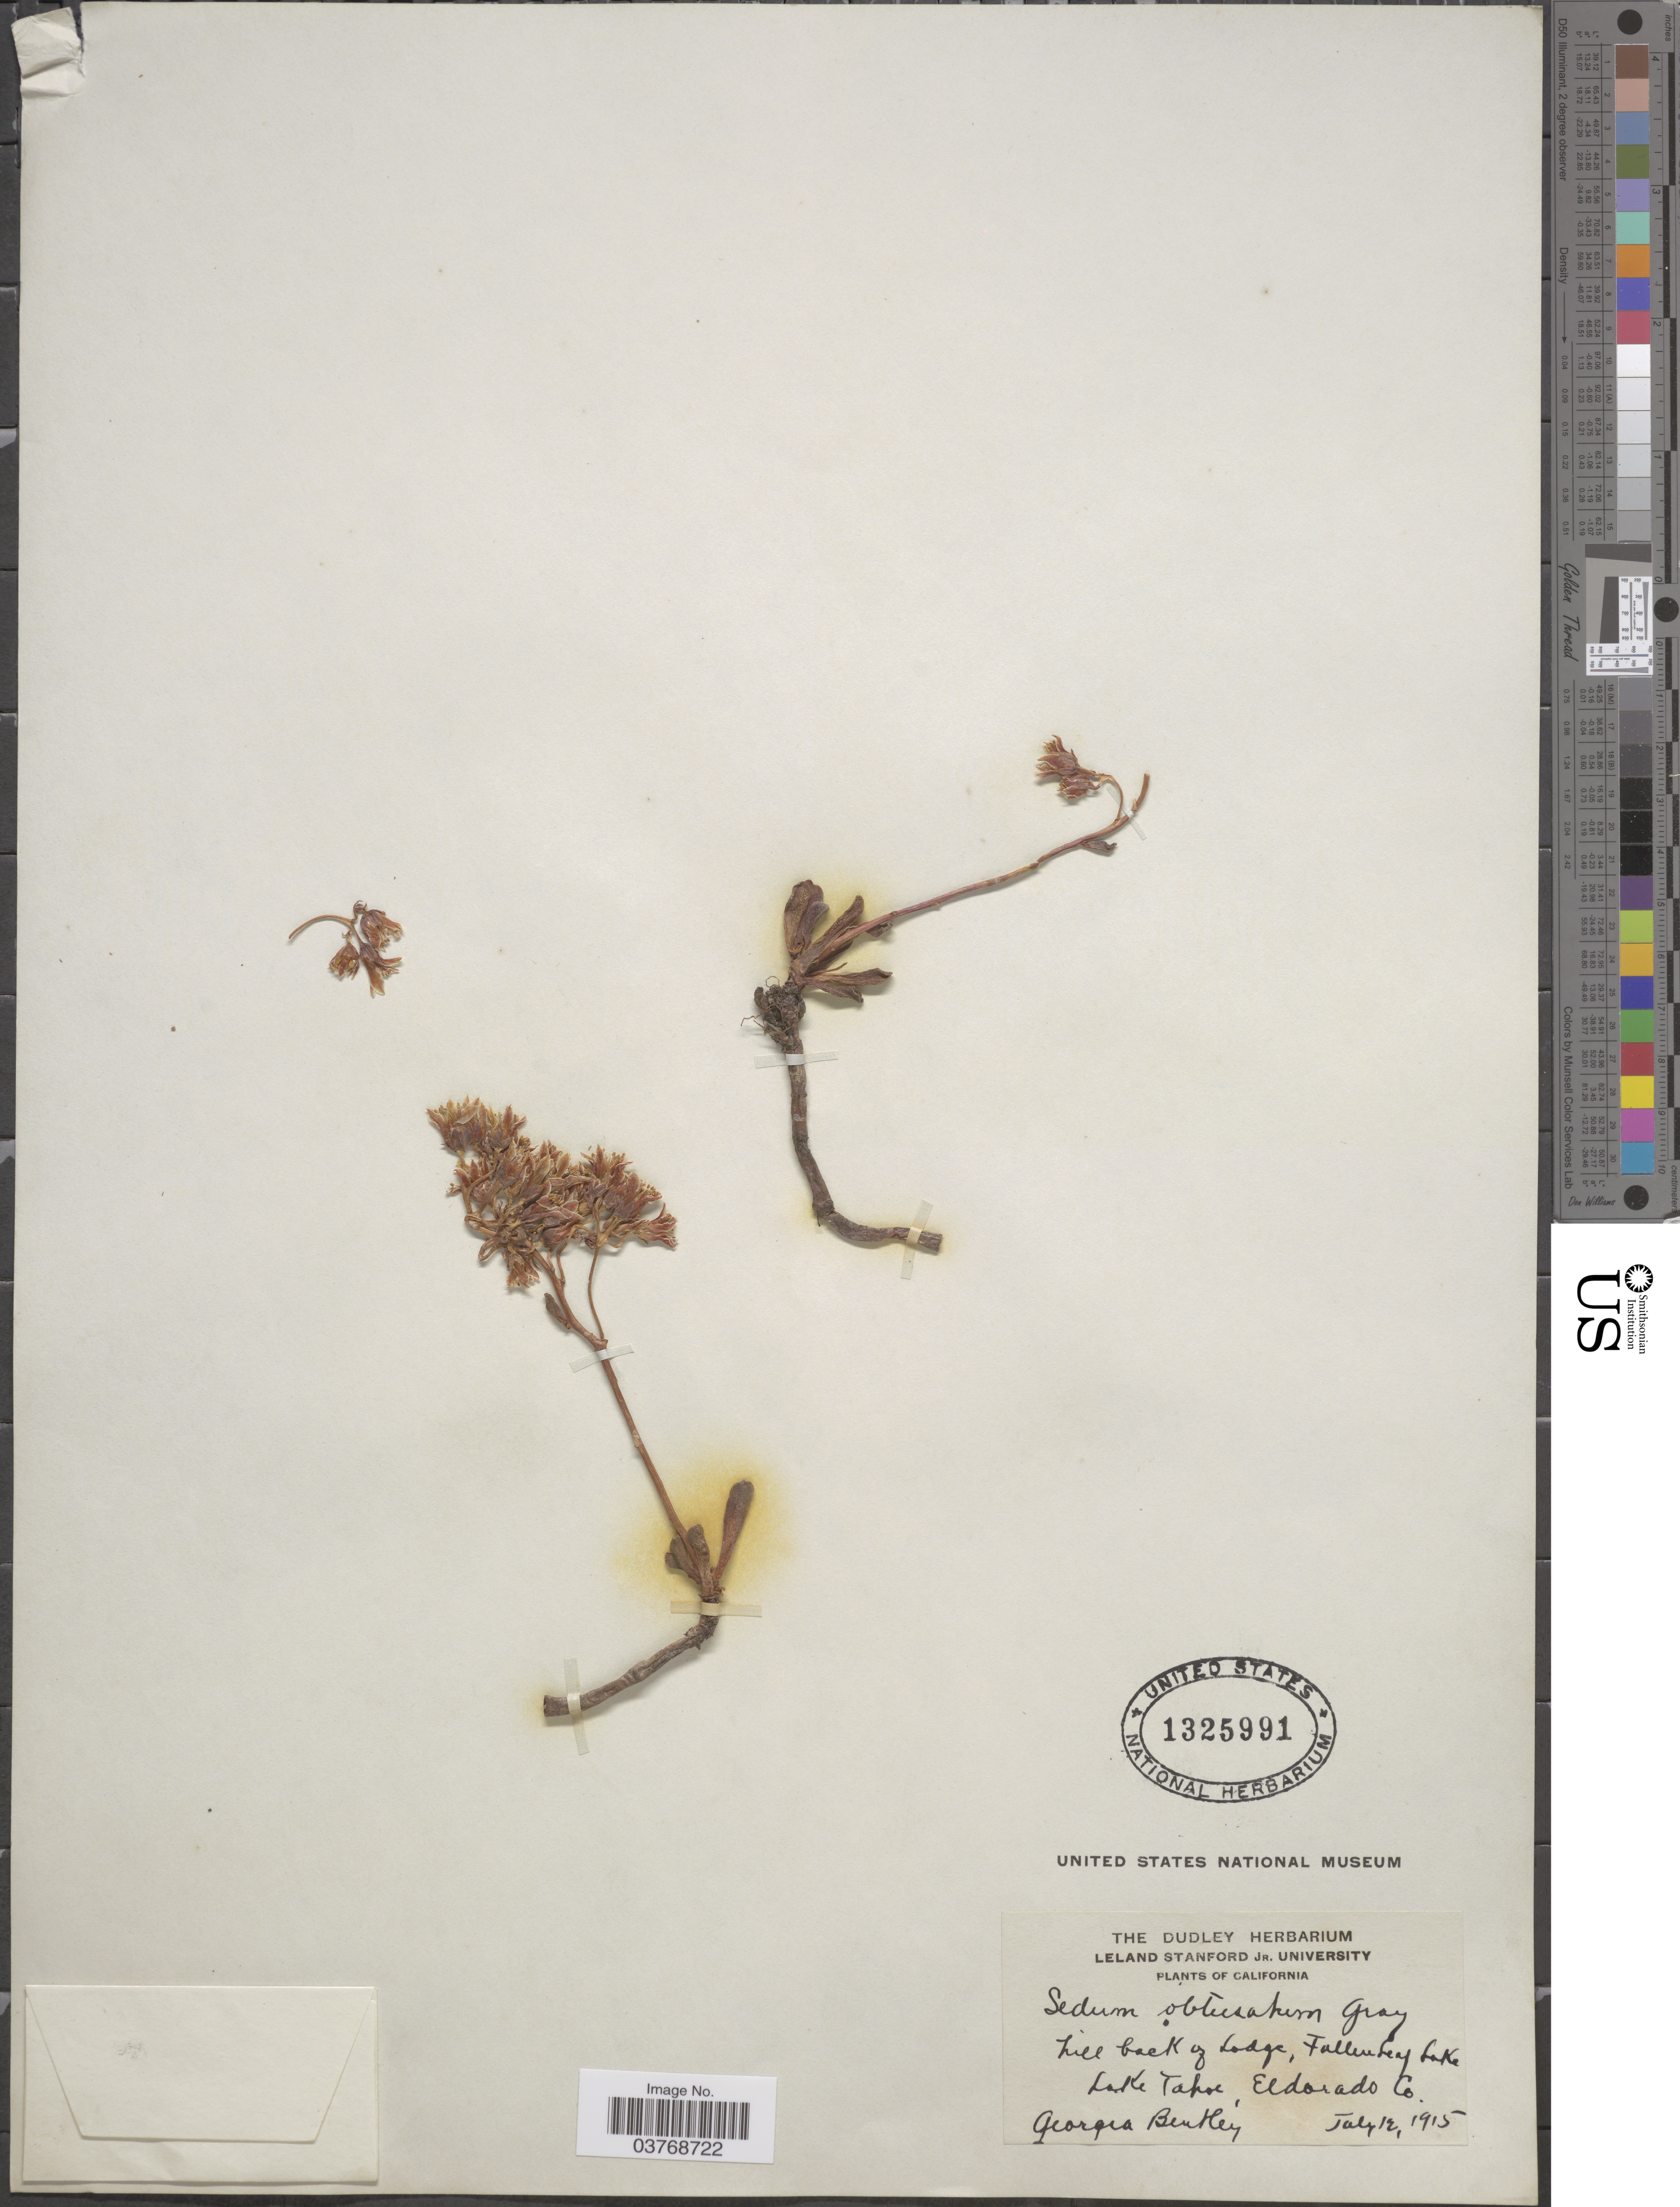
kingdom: Plantae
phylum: Tracheophyta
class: Magnoliopsida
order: Saxifragales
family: Crassulaceae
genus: Sedum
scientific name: Sedum obtusatum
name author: A. Gray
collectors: G. Bentley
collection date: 1915-07-12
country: United States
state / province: California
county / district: El Dorado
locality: Hill back of Lodge, Fallen Leaf Lake. Lake Tahoe, Eldorado Co.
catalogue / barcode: US 1325991